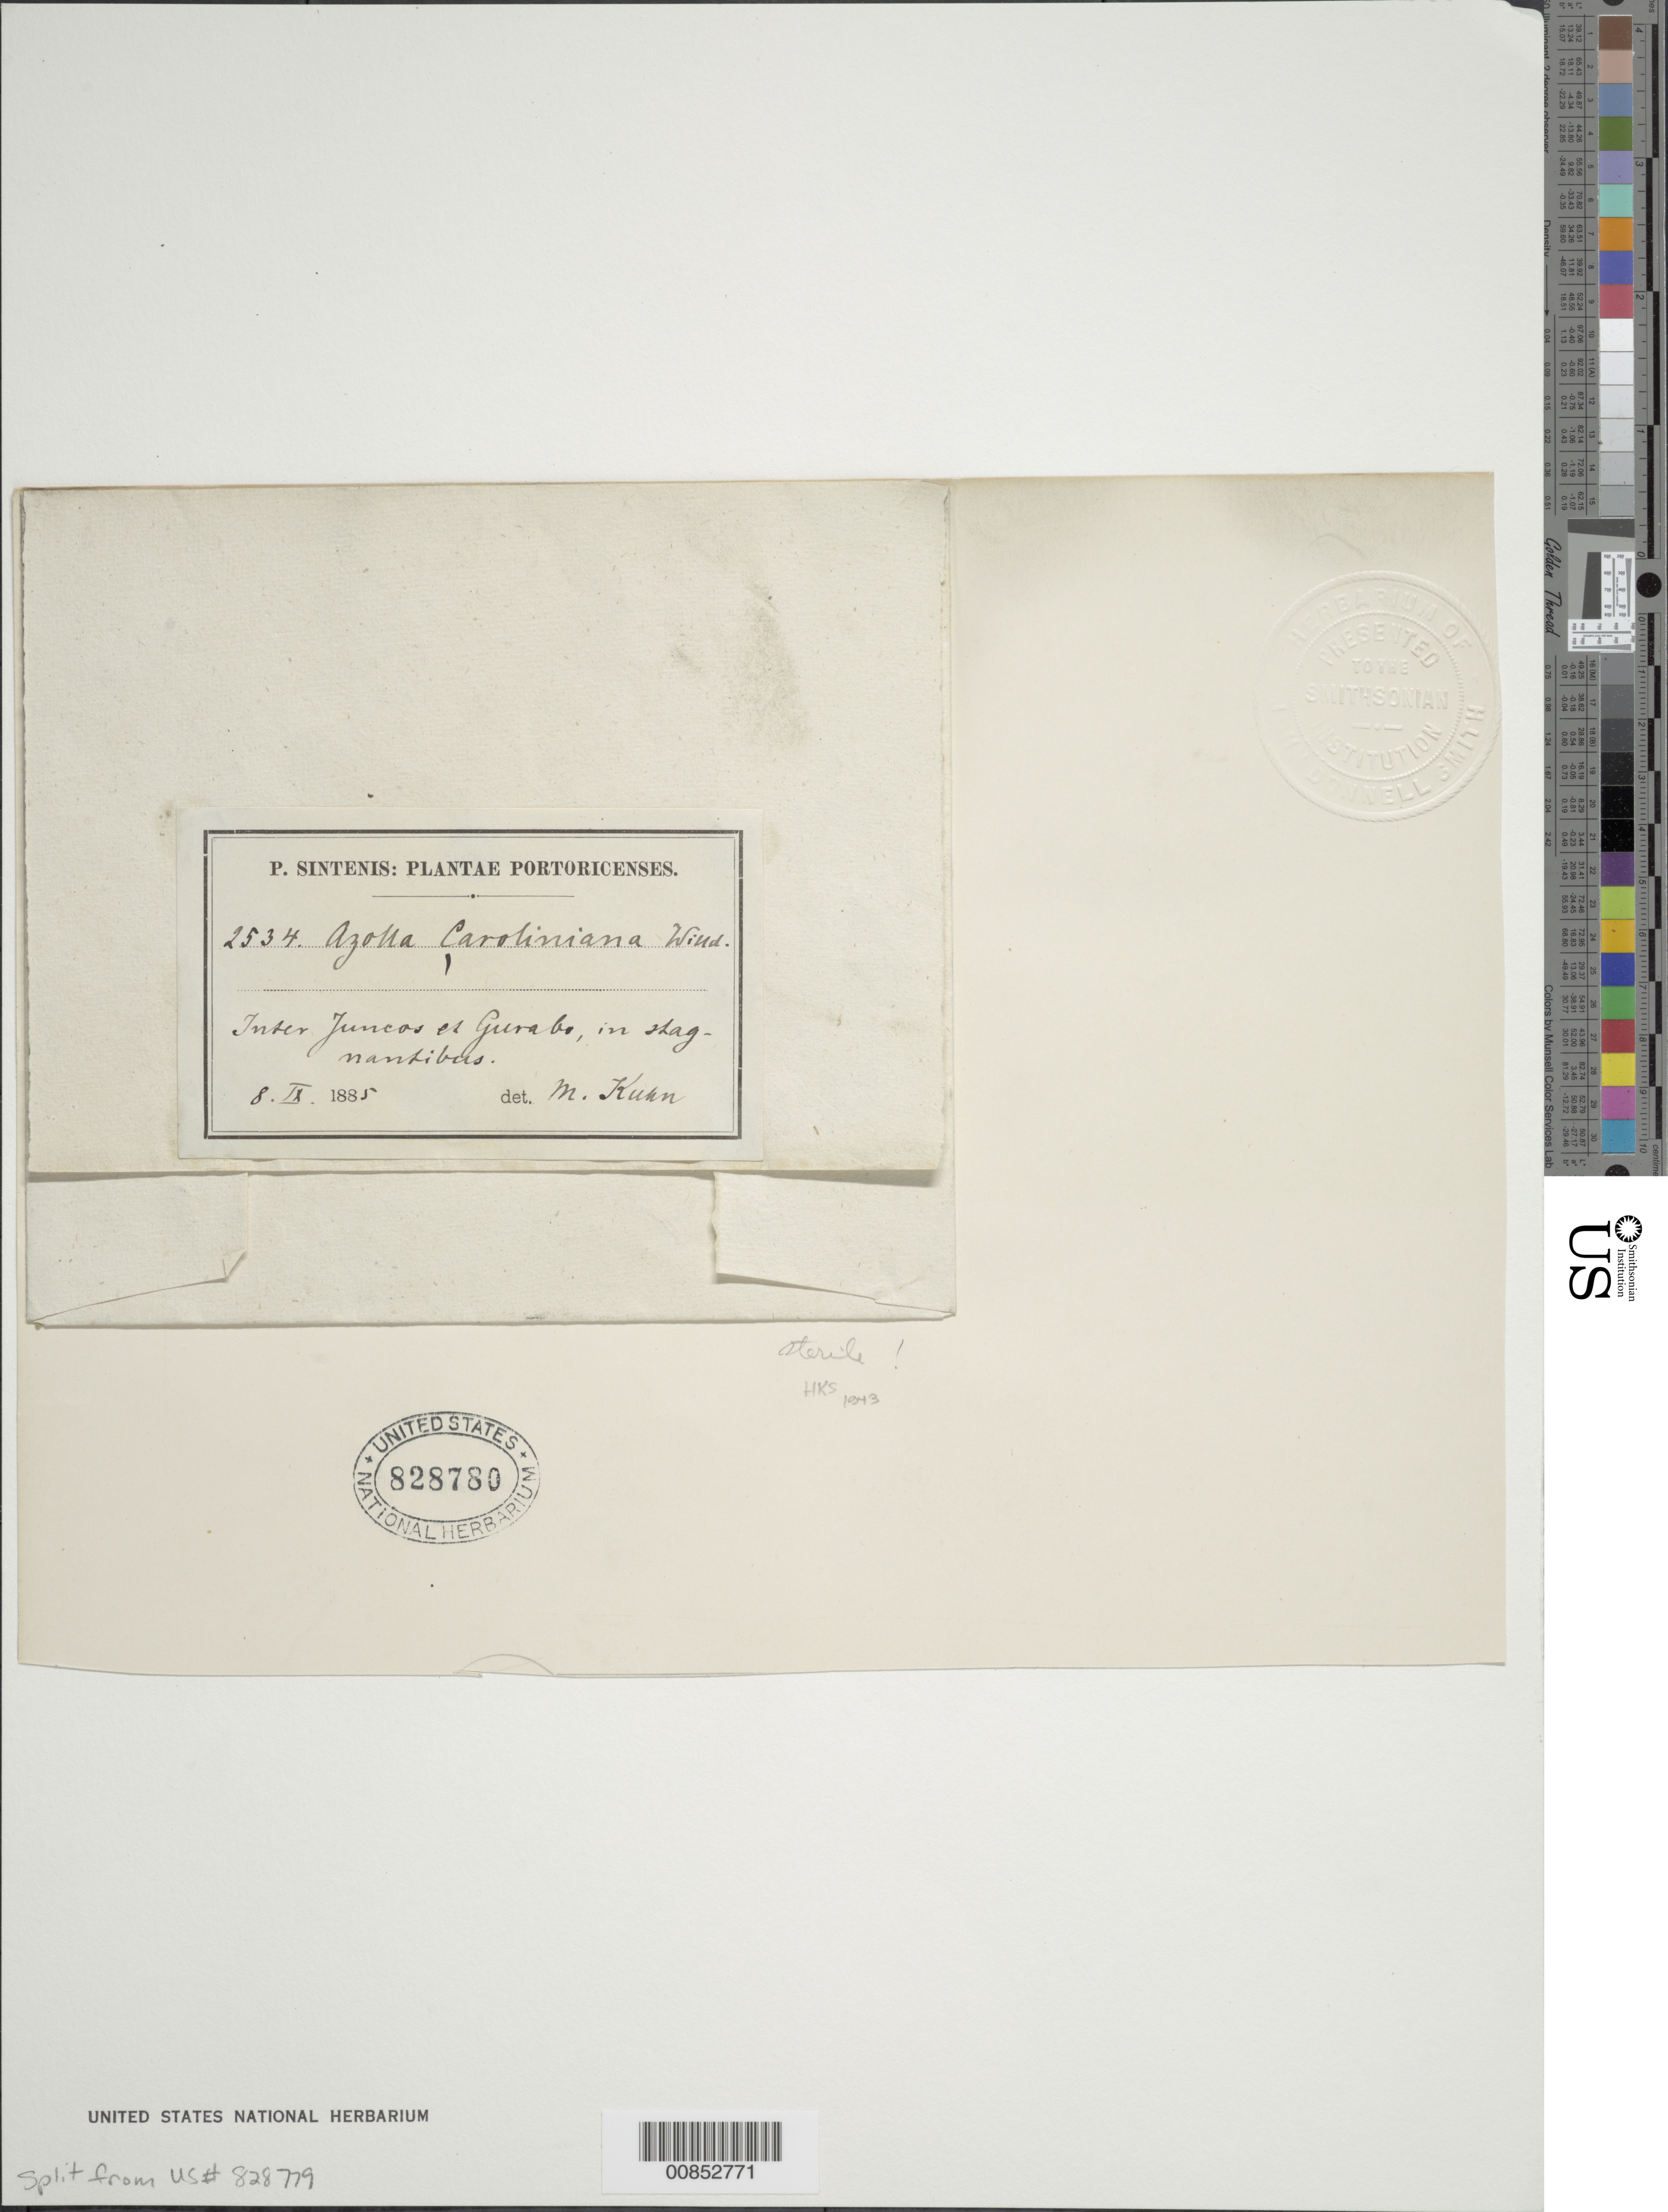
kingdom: Plantae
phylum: Tracheophyta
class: Polypodiopsida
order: Salviniales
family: Salviniaceae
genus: Azolla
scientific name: Azolla caroliniana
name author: Willd.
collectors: P. Sintenis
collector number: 2543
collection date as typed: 08 Sep 1885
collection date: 1885-09-08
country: Puerto Rico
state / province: Juncos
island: Puerto Rico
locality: Juncos to Guarabo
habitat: In stagnantibus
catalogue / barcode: US 828780